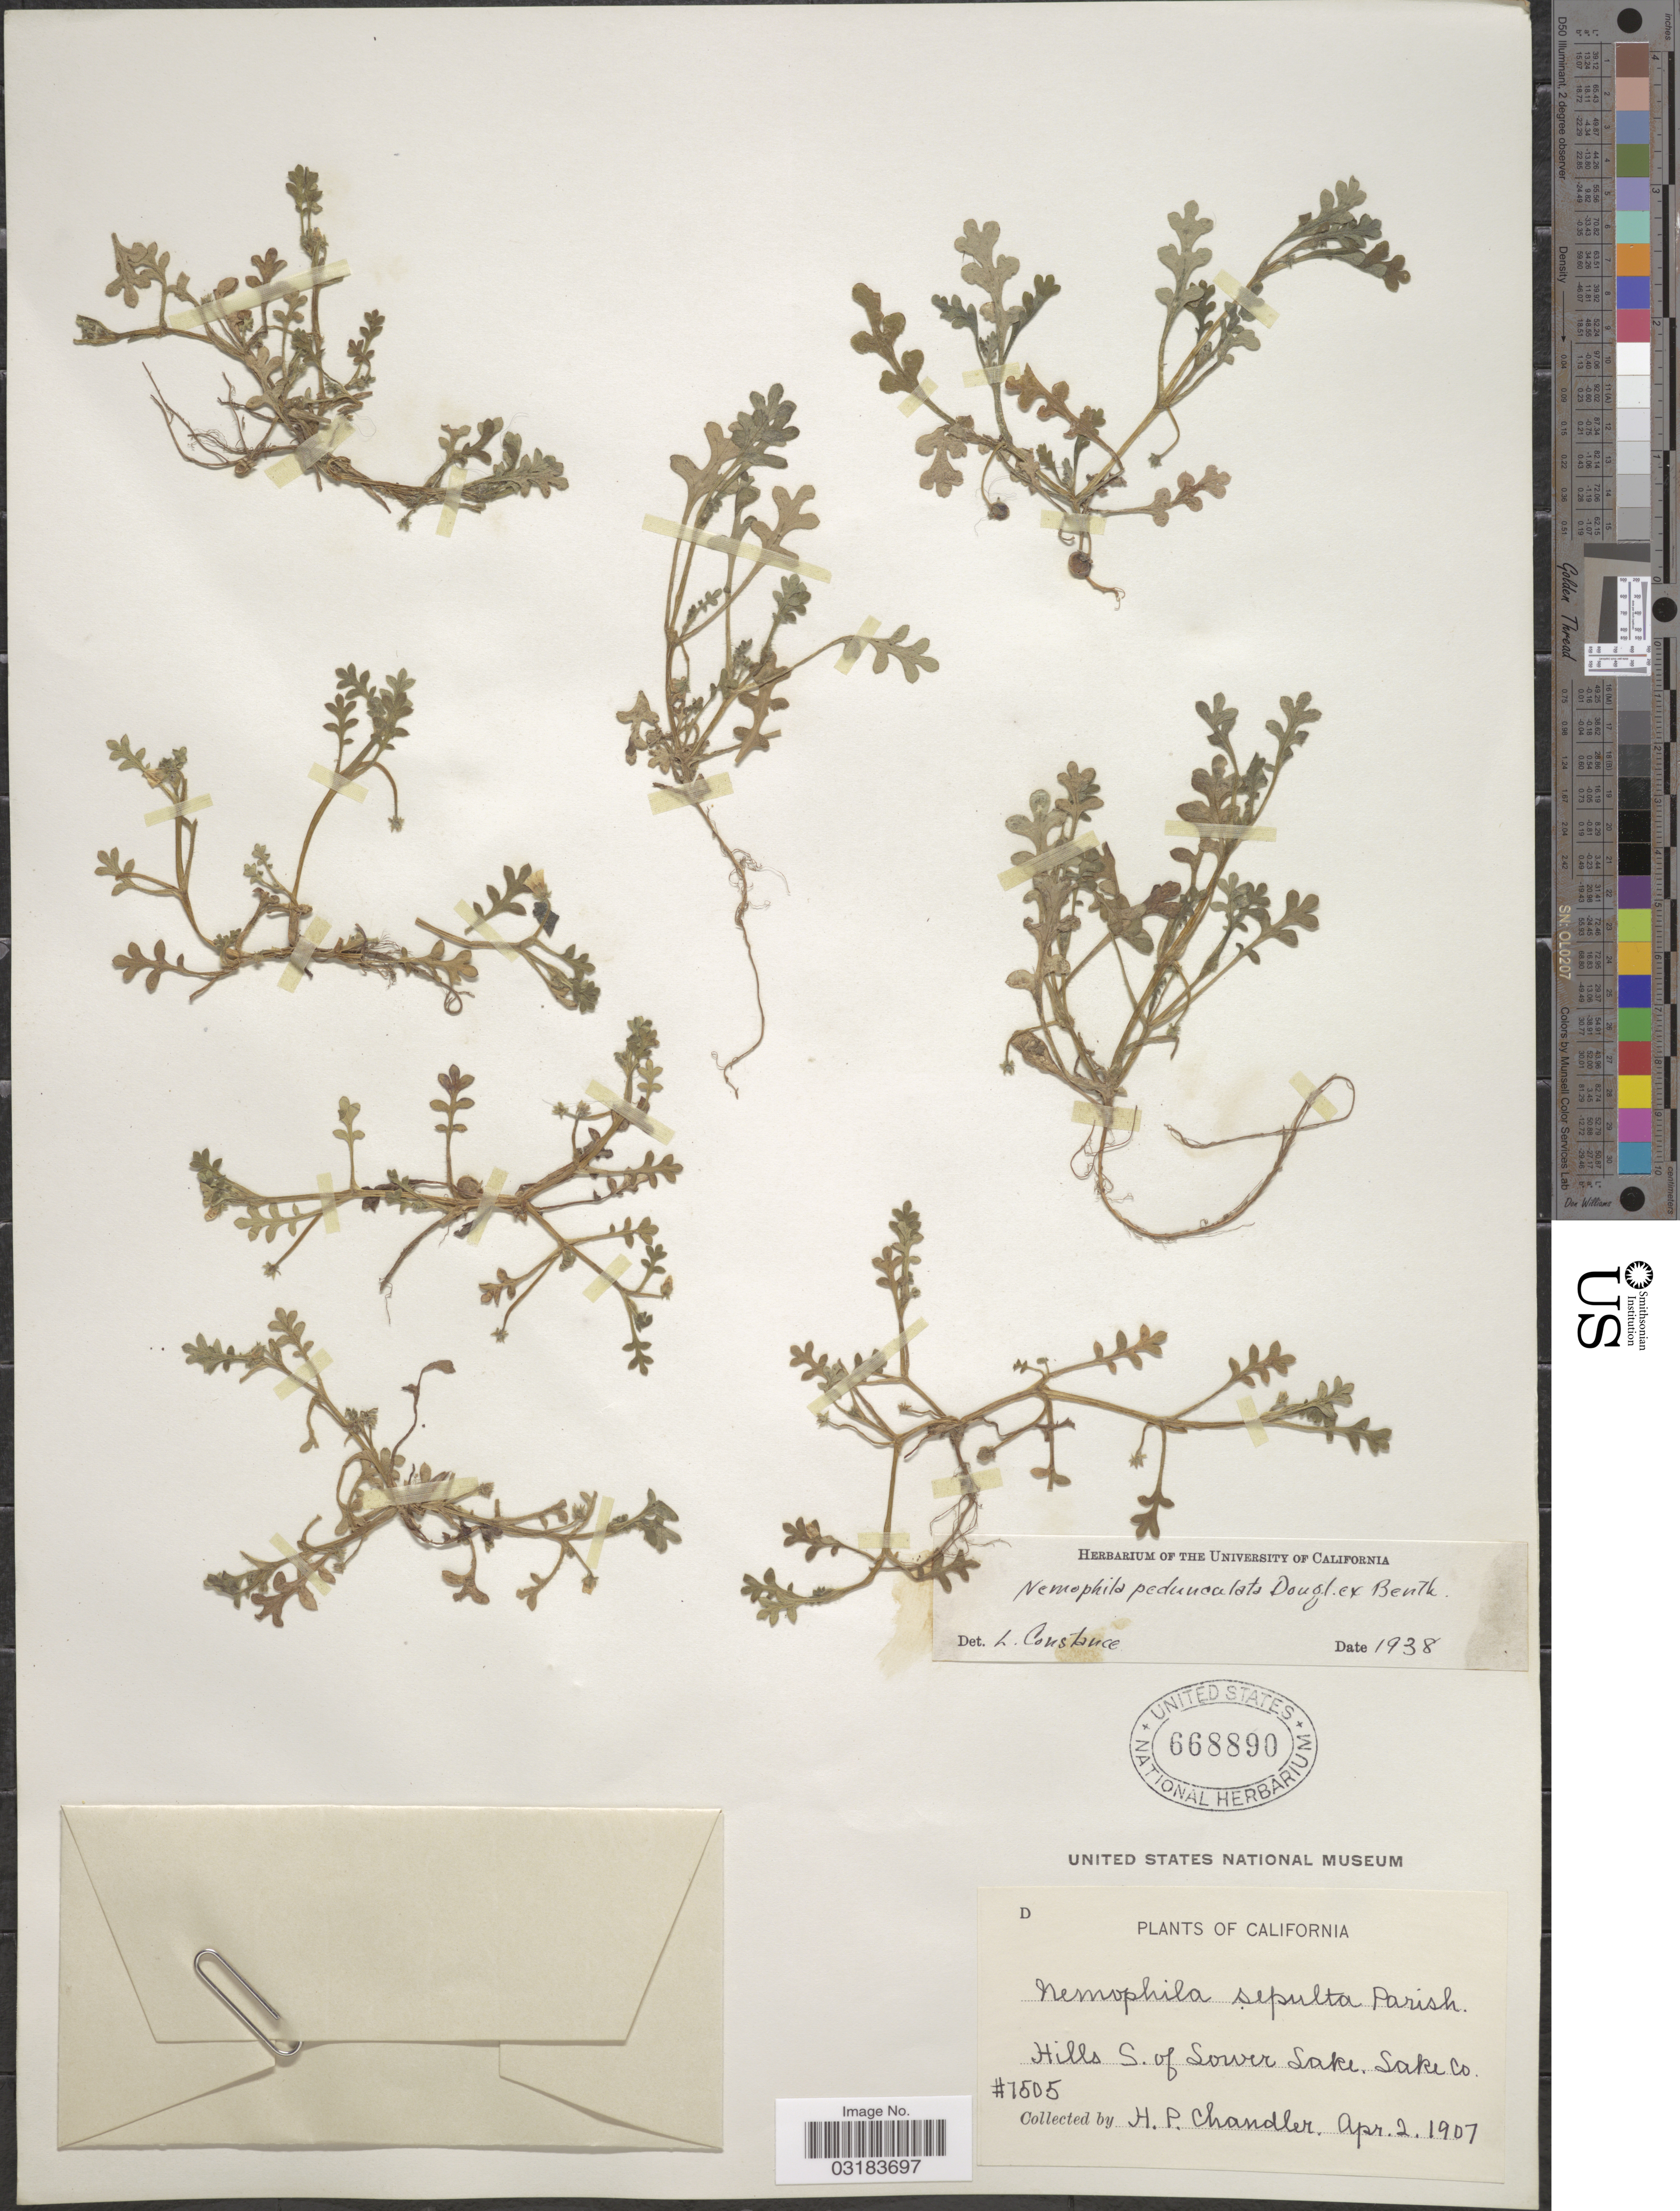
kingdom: Plantae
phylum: Tracheophyta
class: Magnoliopsida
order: Boraginales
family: Hydrophyllaceae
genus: Nemophila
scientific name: Nemophila pedunculata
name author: Douglas ex Benth.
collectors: H. Chandler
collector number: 7505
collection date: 1907-04-02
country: United States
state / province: California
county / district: Lake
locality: Hills S. of Lower Lake. Lake Co.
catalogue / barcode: US 668890